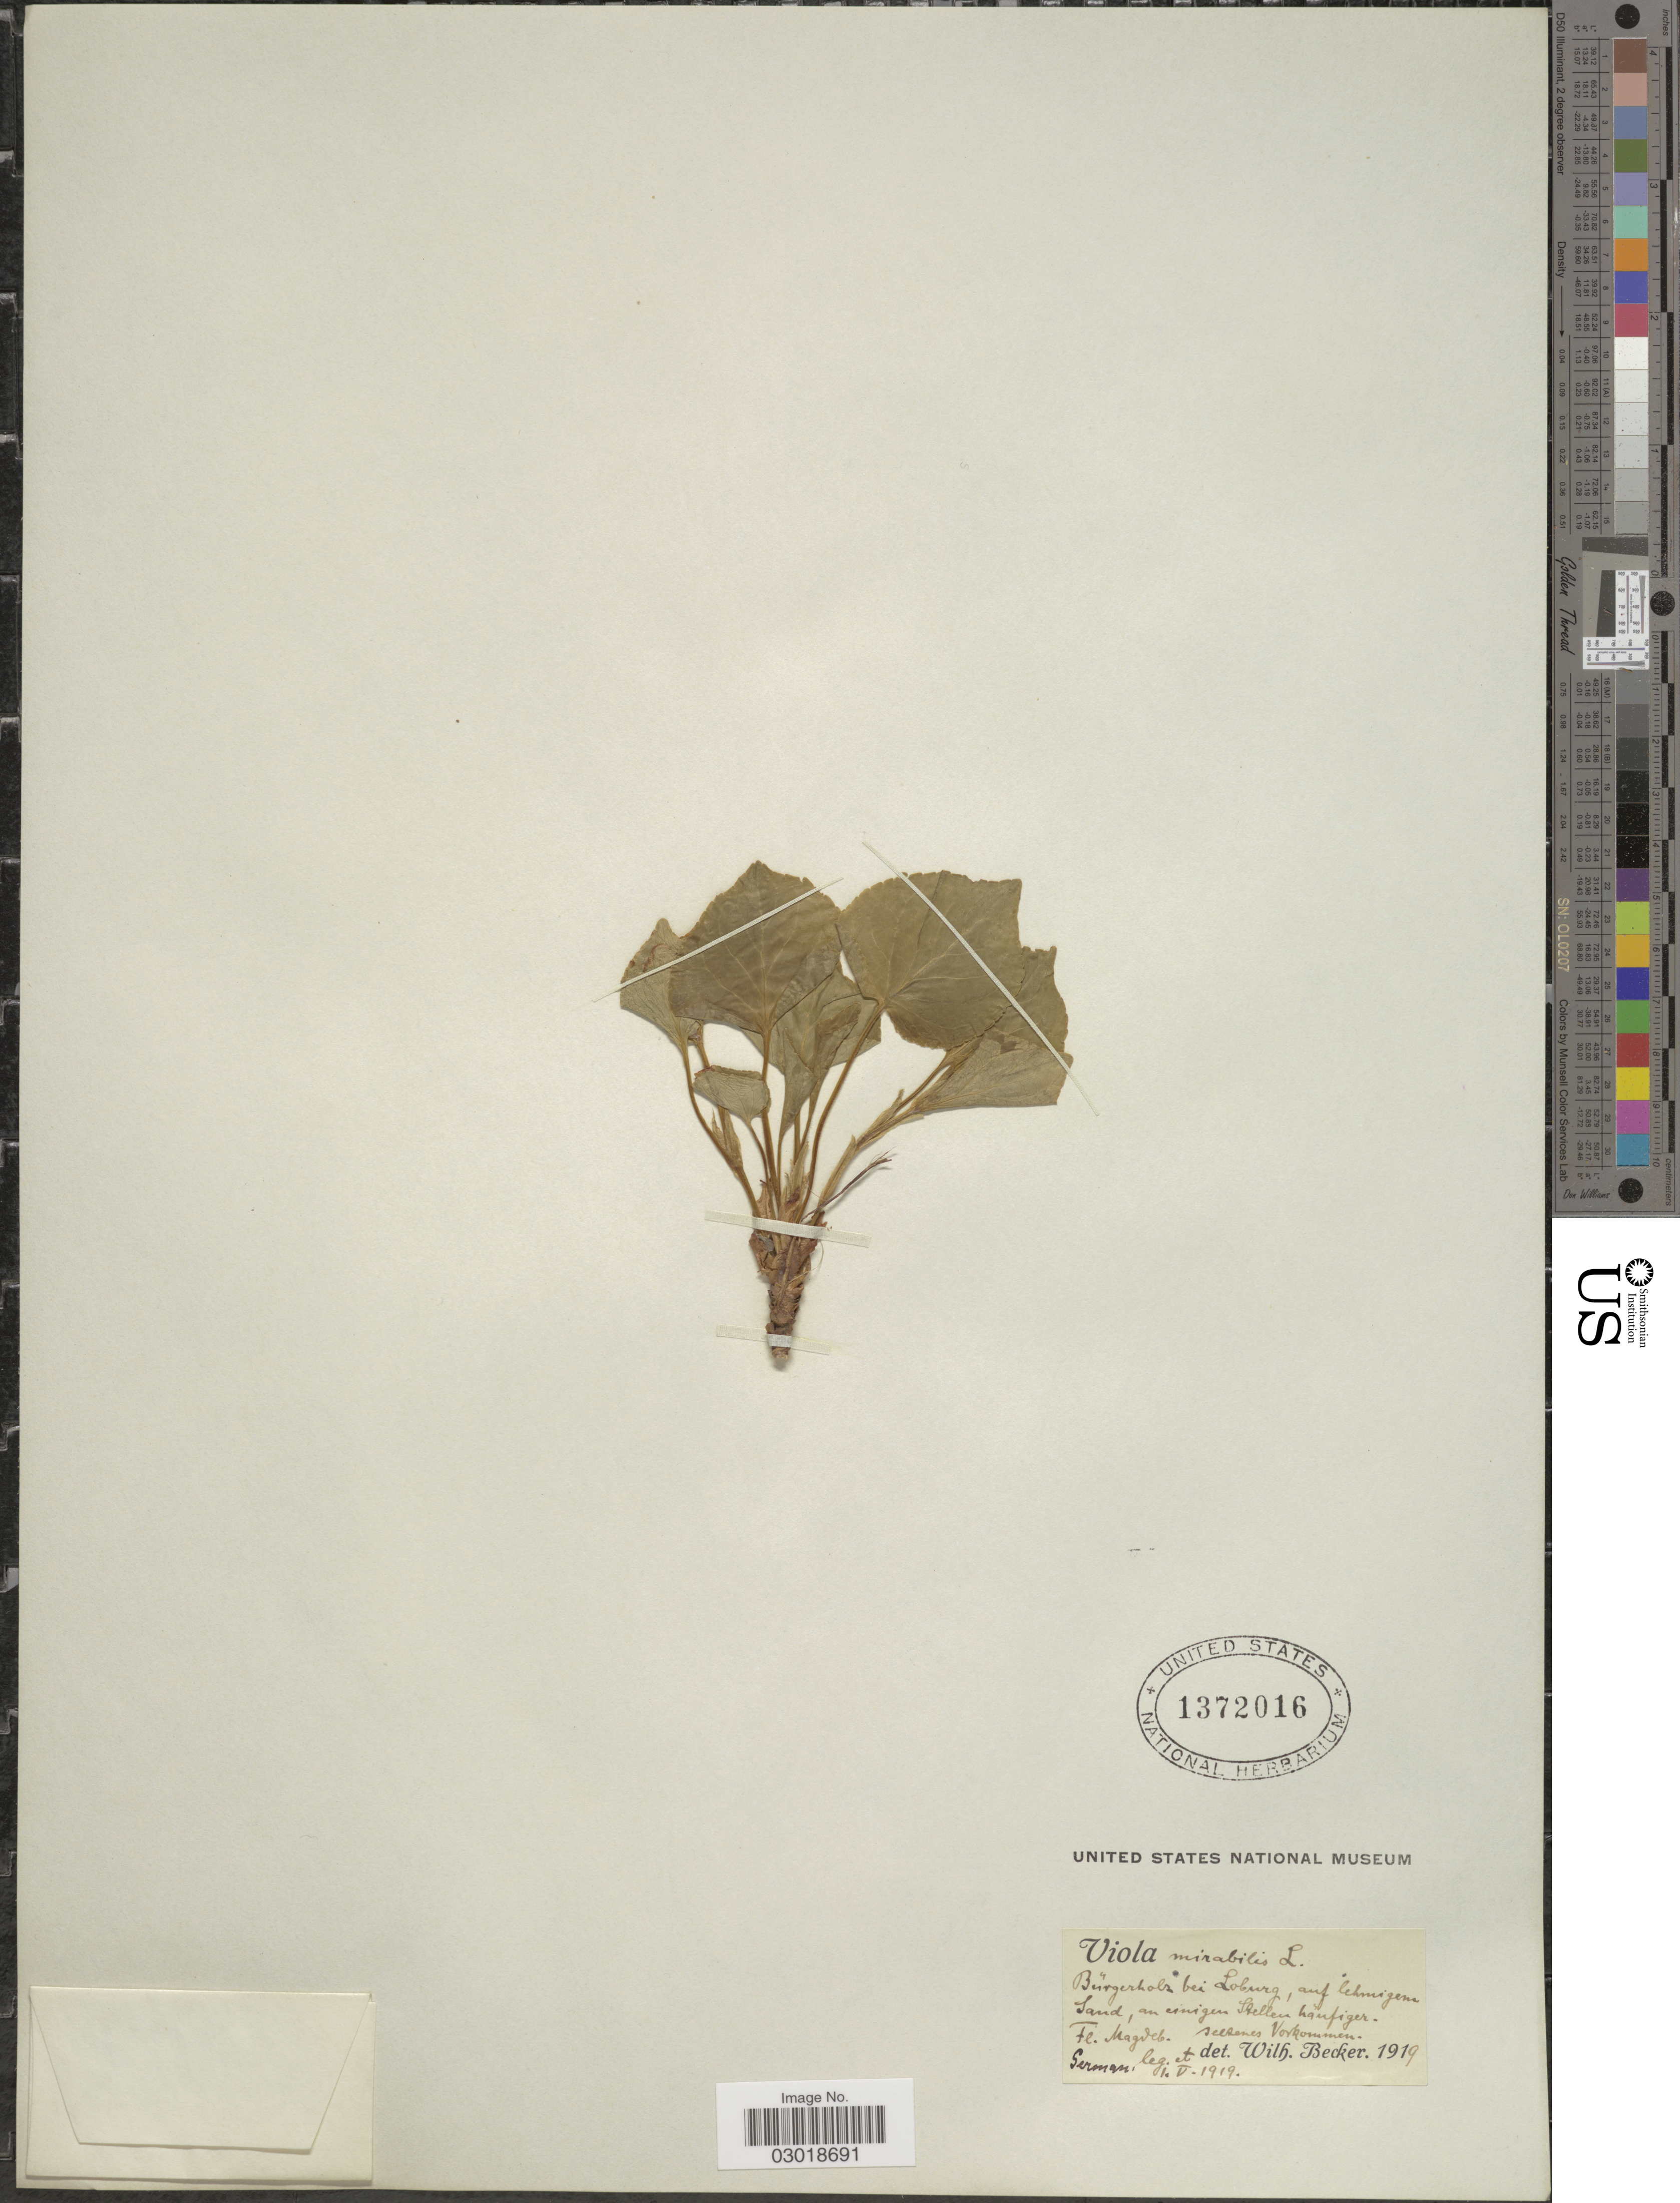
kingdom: Plantae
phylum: Tracheophyta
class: Magnoliopsida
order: Malpighiales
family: Violaceae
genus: Viola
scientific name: Viola mirabilis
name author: L.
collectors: W. Becker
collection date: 1919-05-01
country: Germany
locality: Sand, an einigen Stellen haufiger. Magdeb seltenes Vorkommen.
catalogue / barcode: US 1372016